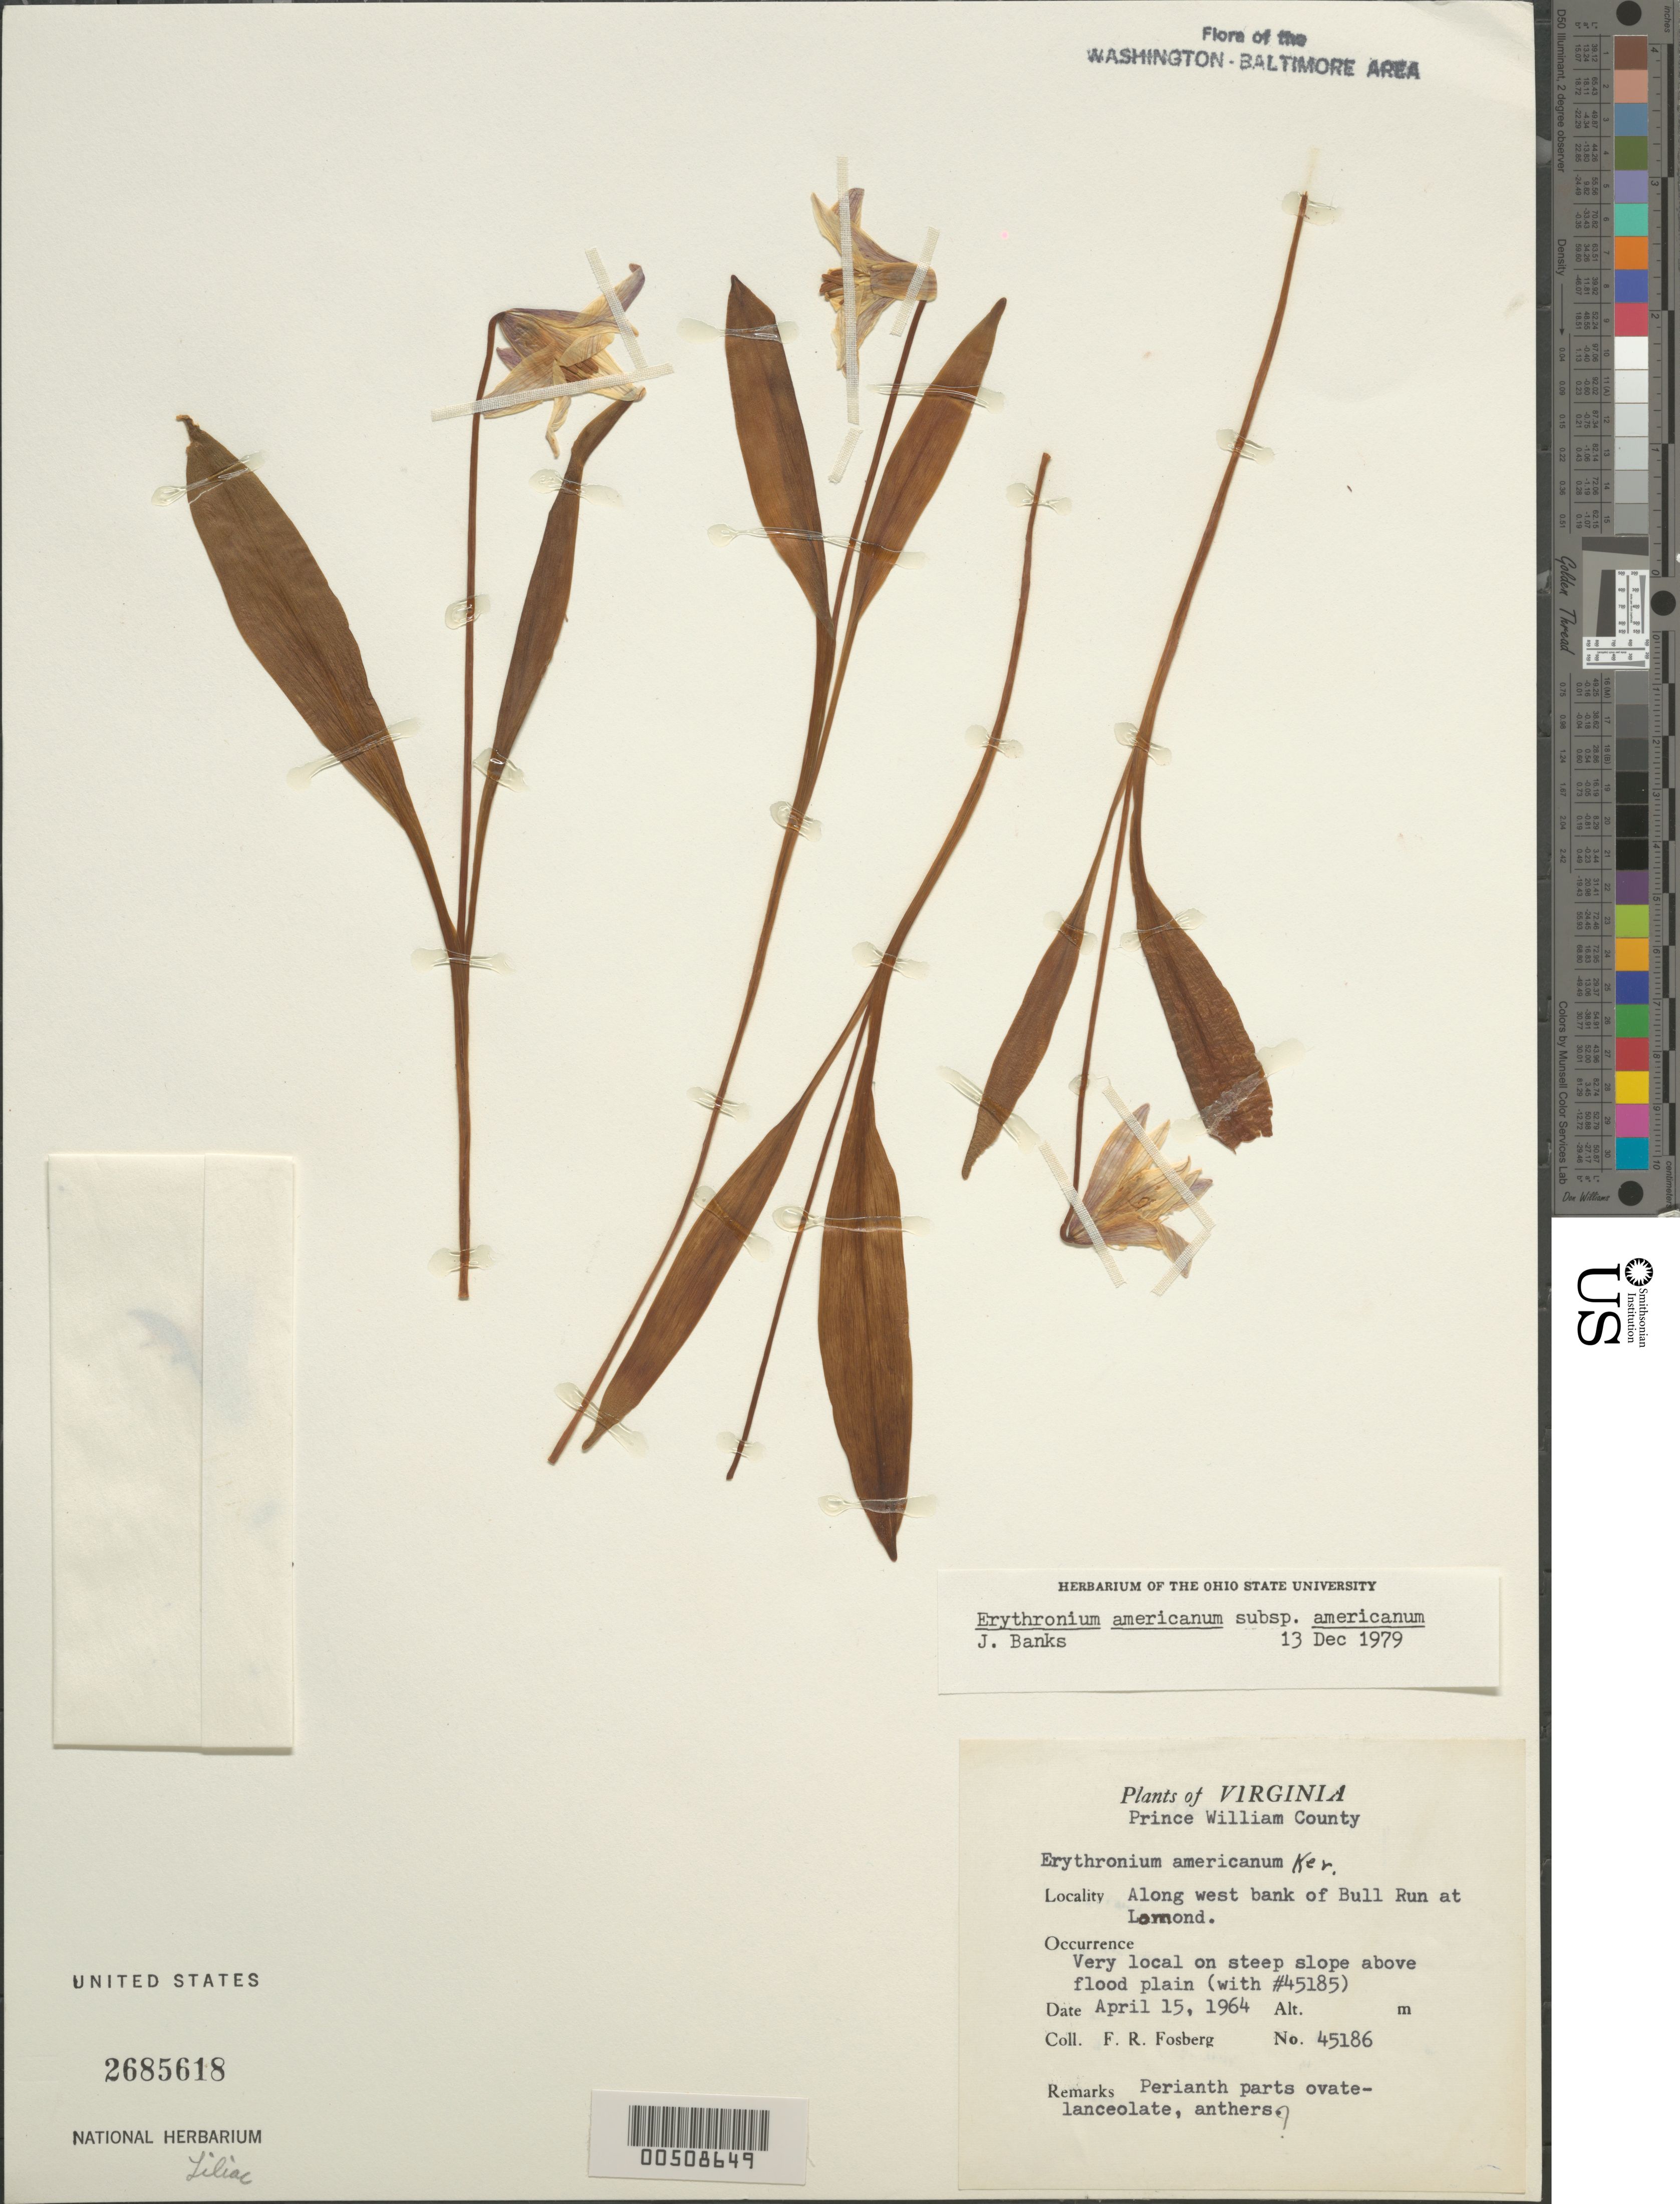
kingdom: Plantae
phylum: Tracheophyta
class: Liliopsida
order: Liliales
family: Liliaceae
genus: Erythronium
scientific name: Erythronium americanum subsp. americanum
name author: Ker Gawl.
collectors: F. R. Fosberg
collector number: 45186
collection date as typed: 15 Apr 1964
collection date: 1964-04-15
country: United States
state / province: Virginia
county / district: Prince William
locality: West bank of Bull Run at Lomond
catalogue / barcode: US 2685618